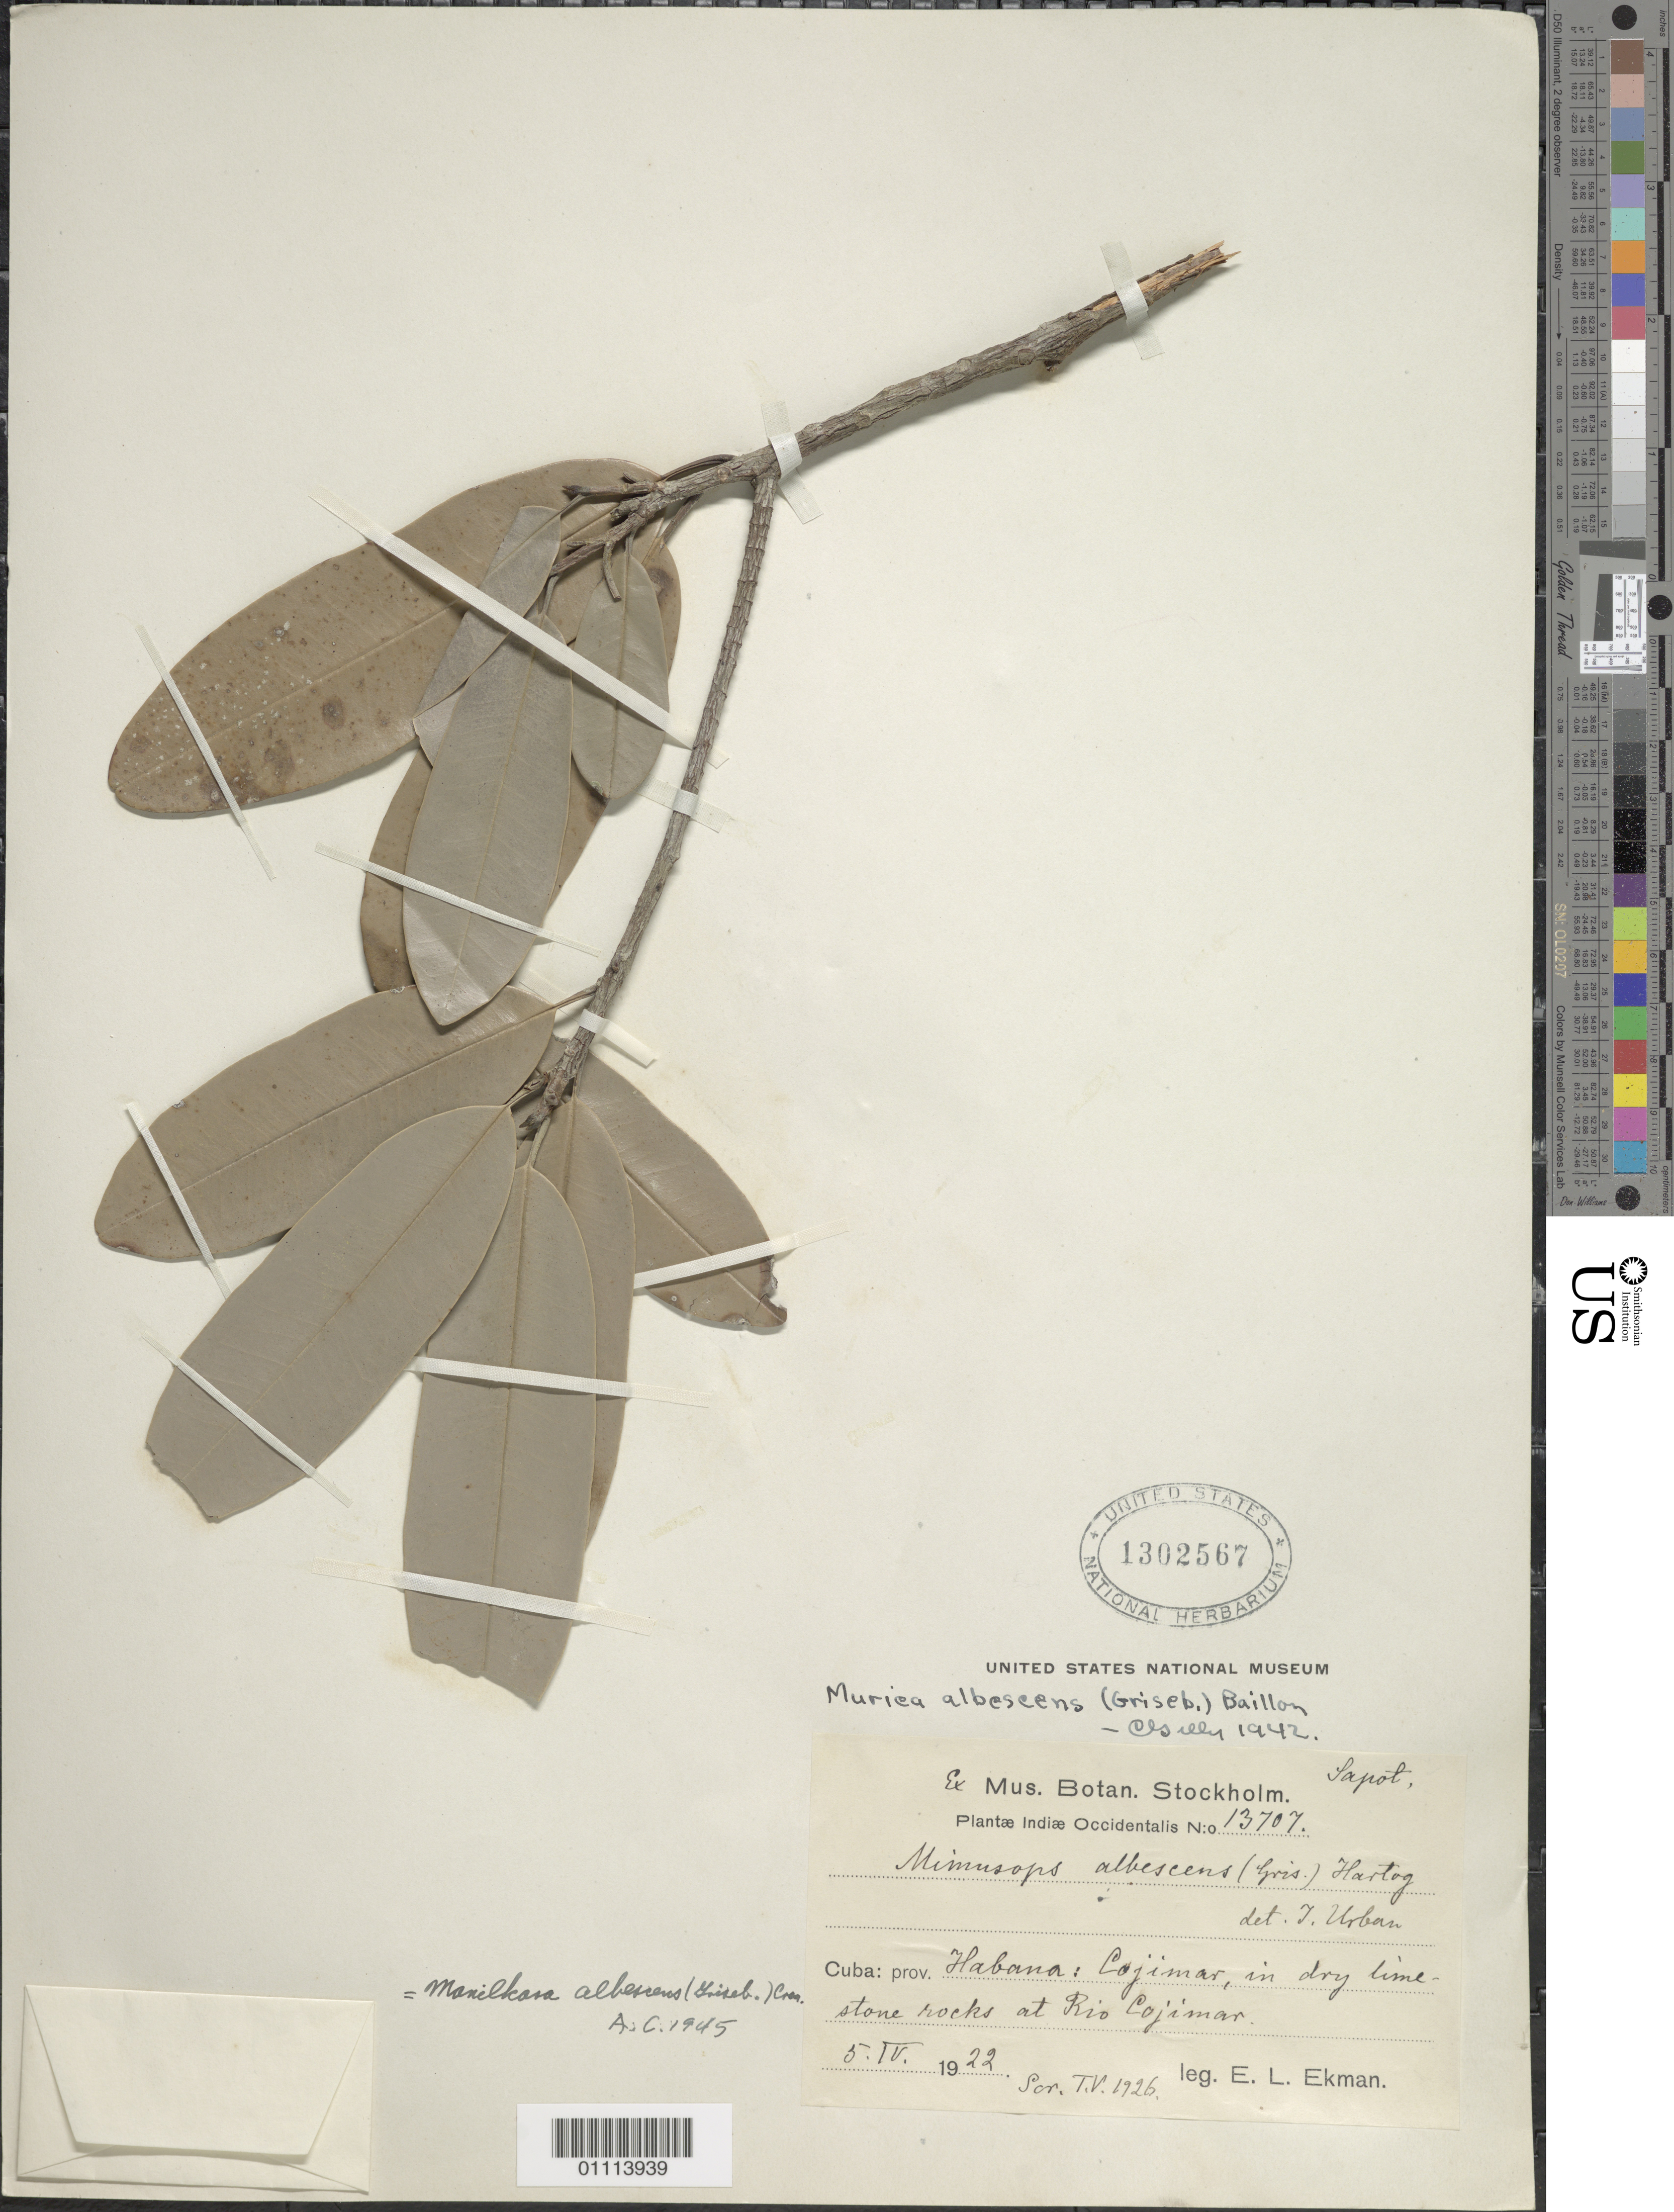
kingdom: Plantae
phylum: Tracheophyta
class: Magnoliopsida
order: Ericales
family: Sapotaceae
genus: Manilkara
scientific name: Manilkara albescens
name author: (Griseb.) Cronq.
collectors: E. L. Ekman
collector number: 13707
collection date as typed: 05 Apr 1922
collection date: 1922-04-05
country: Cuba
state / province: La Habana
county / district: Municipio Habana del Este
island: Cuba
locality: Cojimar, in dry time, stone rocks at Rio Cojimar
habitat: stone rocks, dry river bank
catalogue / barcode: US 1302567